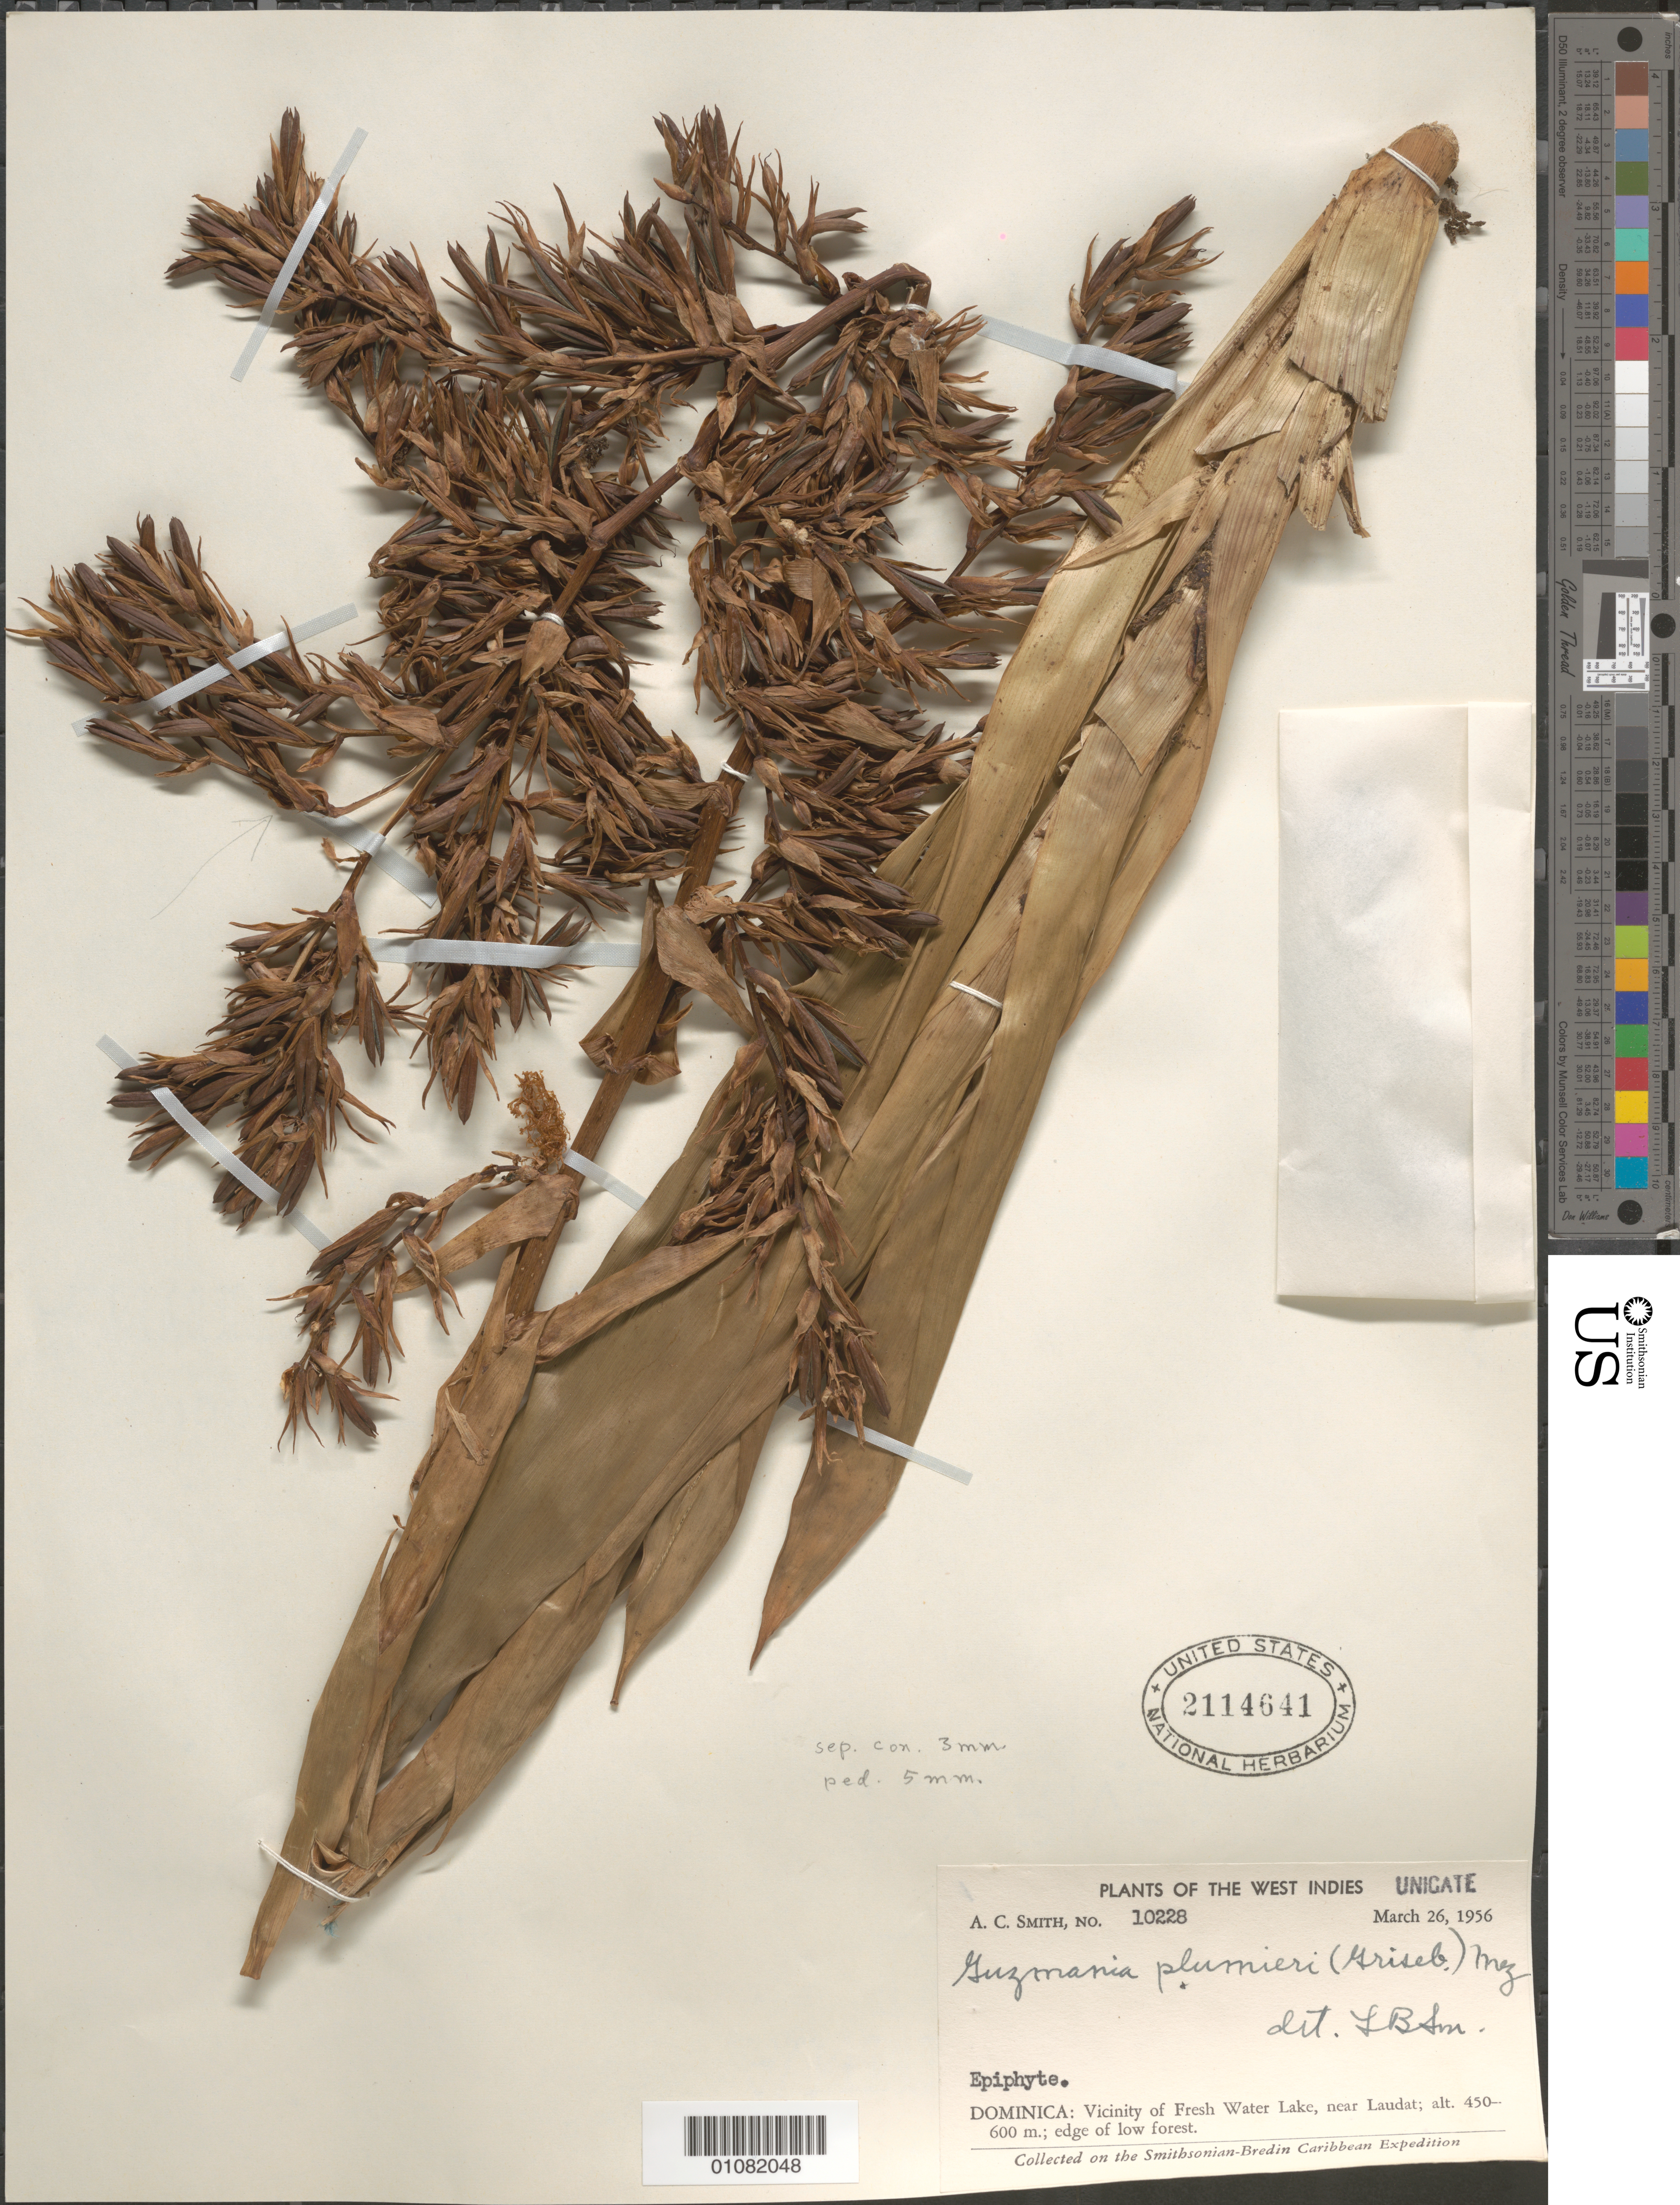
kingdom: Plantae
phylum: Tracheophyta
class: Liliopsida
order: Poales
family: Bromeliaceae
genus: Guzmania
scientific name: Guzmania plumieri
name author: (Griseb.) Mez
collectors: A. C. Smith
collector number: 10228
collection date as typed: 26 Mar 1956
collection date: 1956-03-26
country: Dominica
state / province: St. George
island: Dominica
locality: Vicinity of Fresh Water Lake, near Laudat.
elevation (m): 450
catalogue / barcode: US 2114641